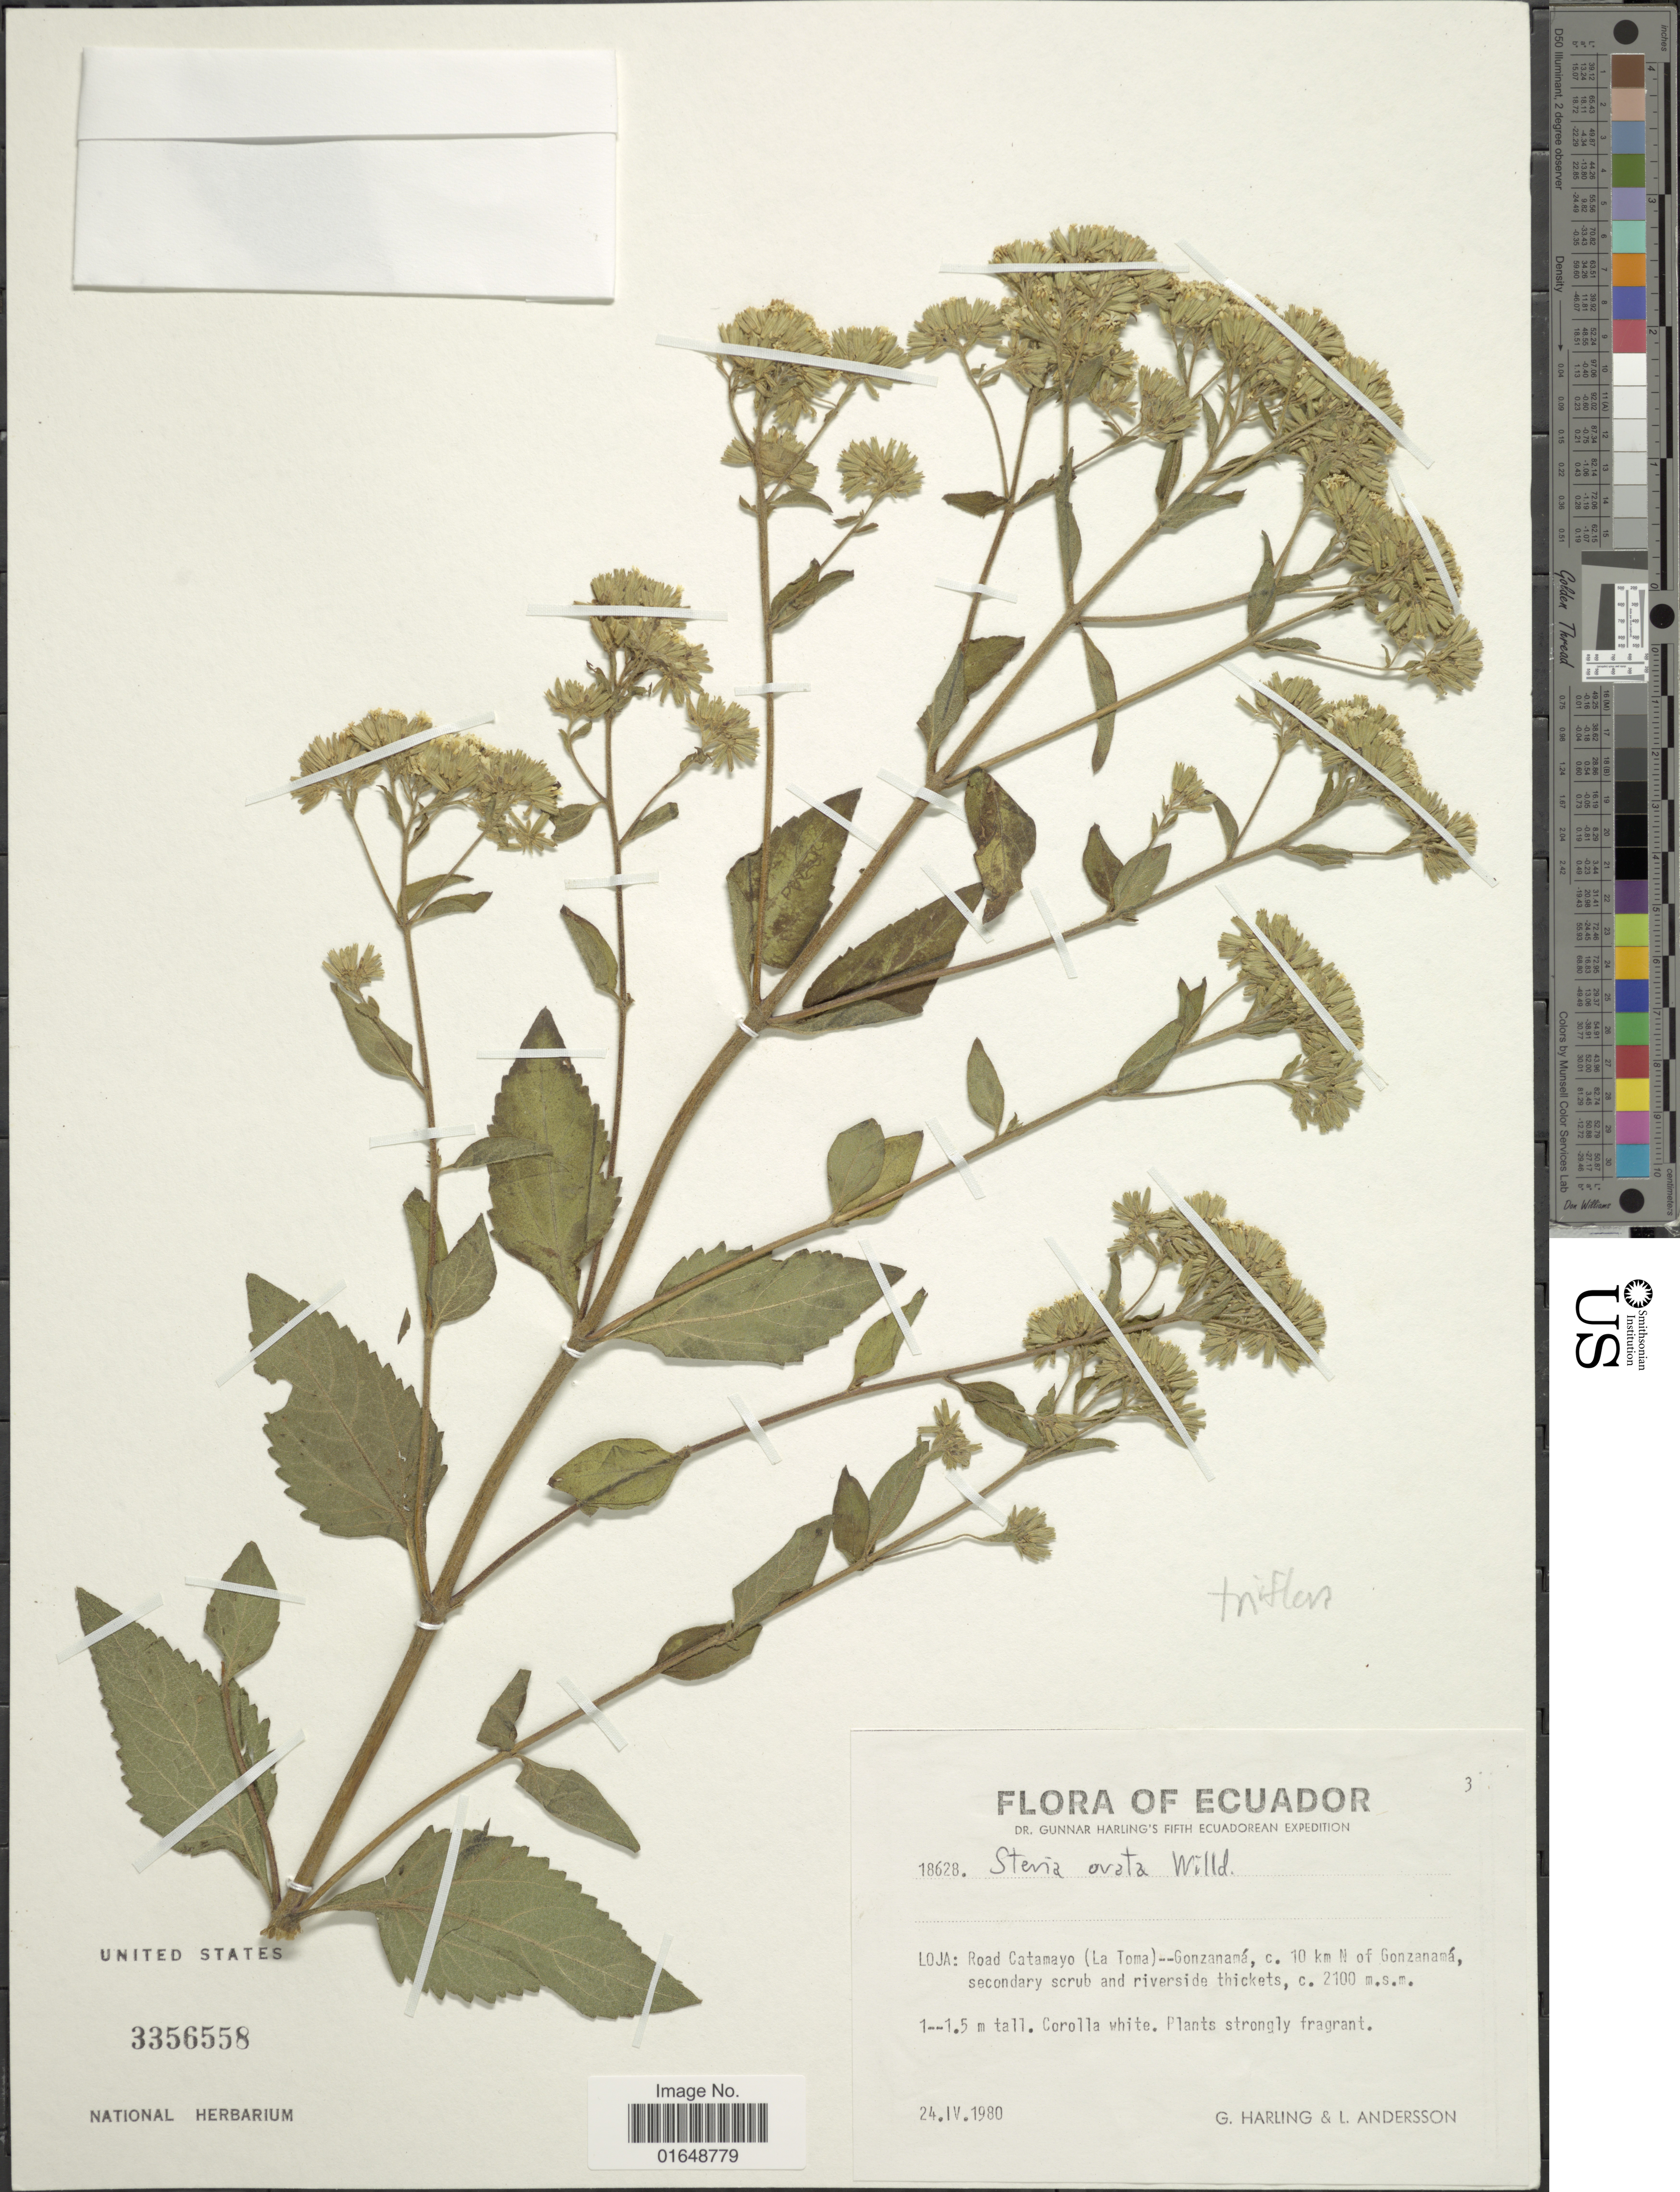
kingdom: Plantae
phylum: Tracheophyta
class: Magnoliopsida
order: Asterales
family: Asteraceae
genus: Stevia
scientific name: Stevia triflora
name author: DC.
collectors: G. Harling & L. Andersson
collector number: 18628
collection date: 1980-04-24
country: Ecuador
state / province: Loja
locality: Loja: Road Catamayo (La Toma) -- Gonzanamá, c. 10 km N of Gonzanamá, secondary scrub and riverside thickets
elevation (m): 2100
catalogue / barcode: US 3356558